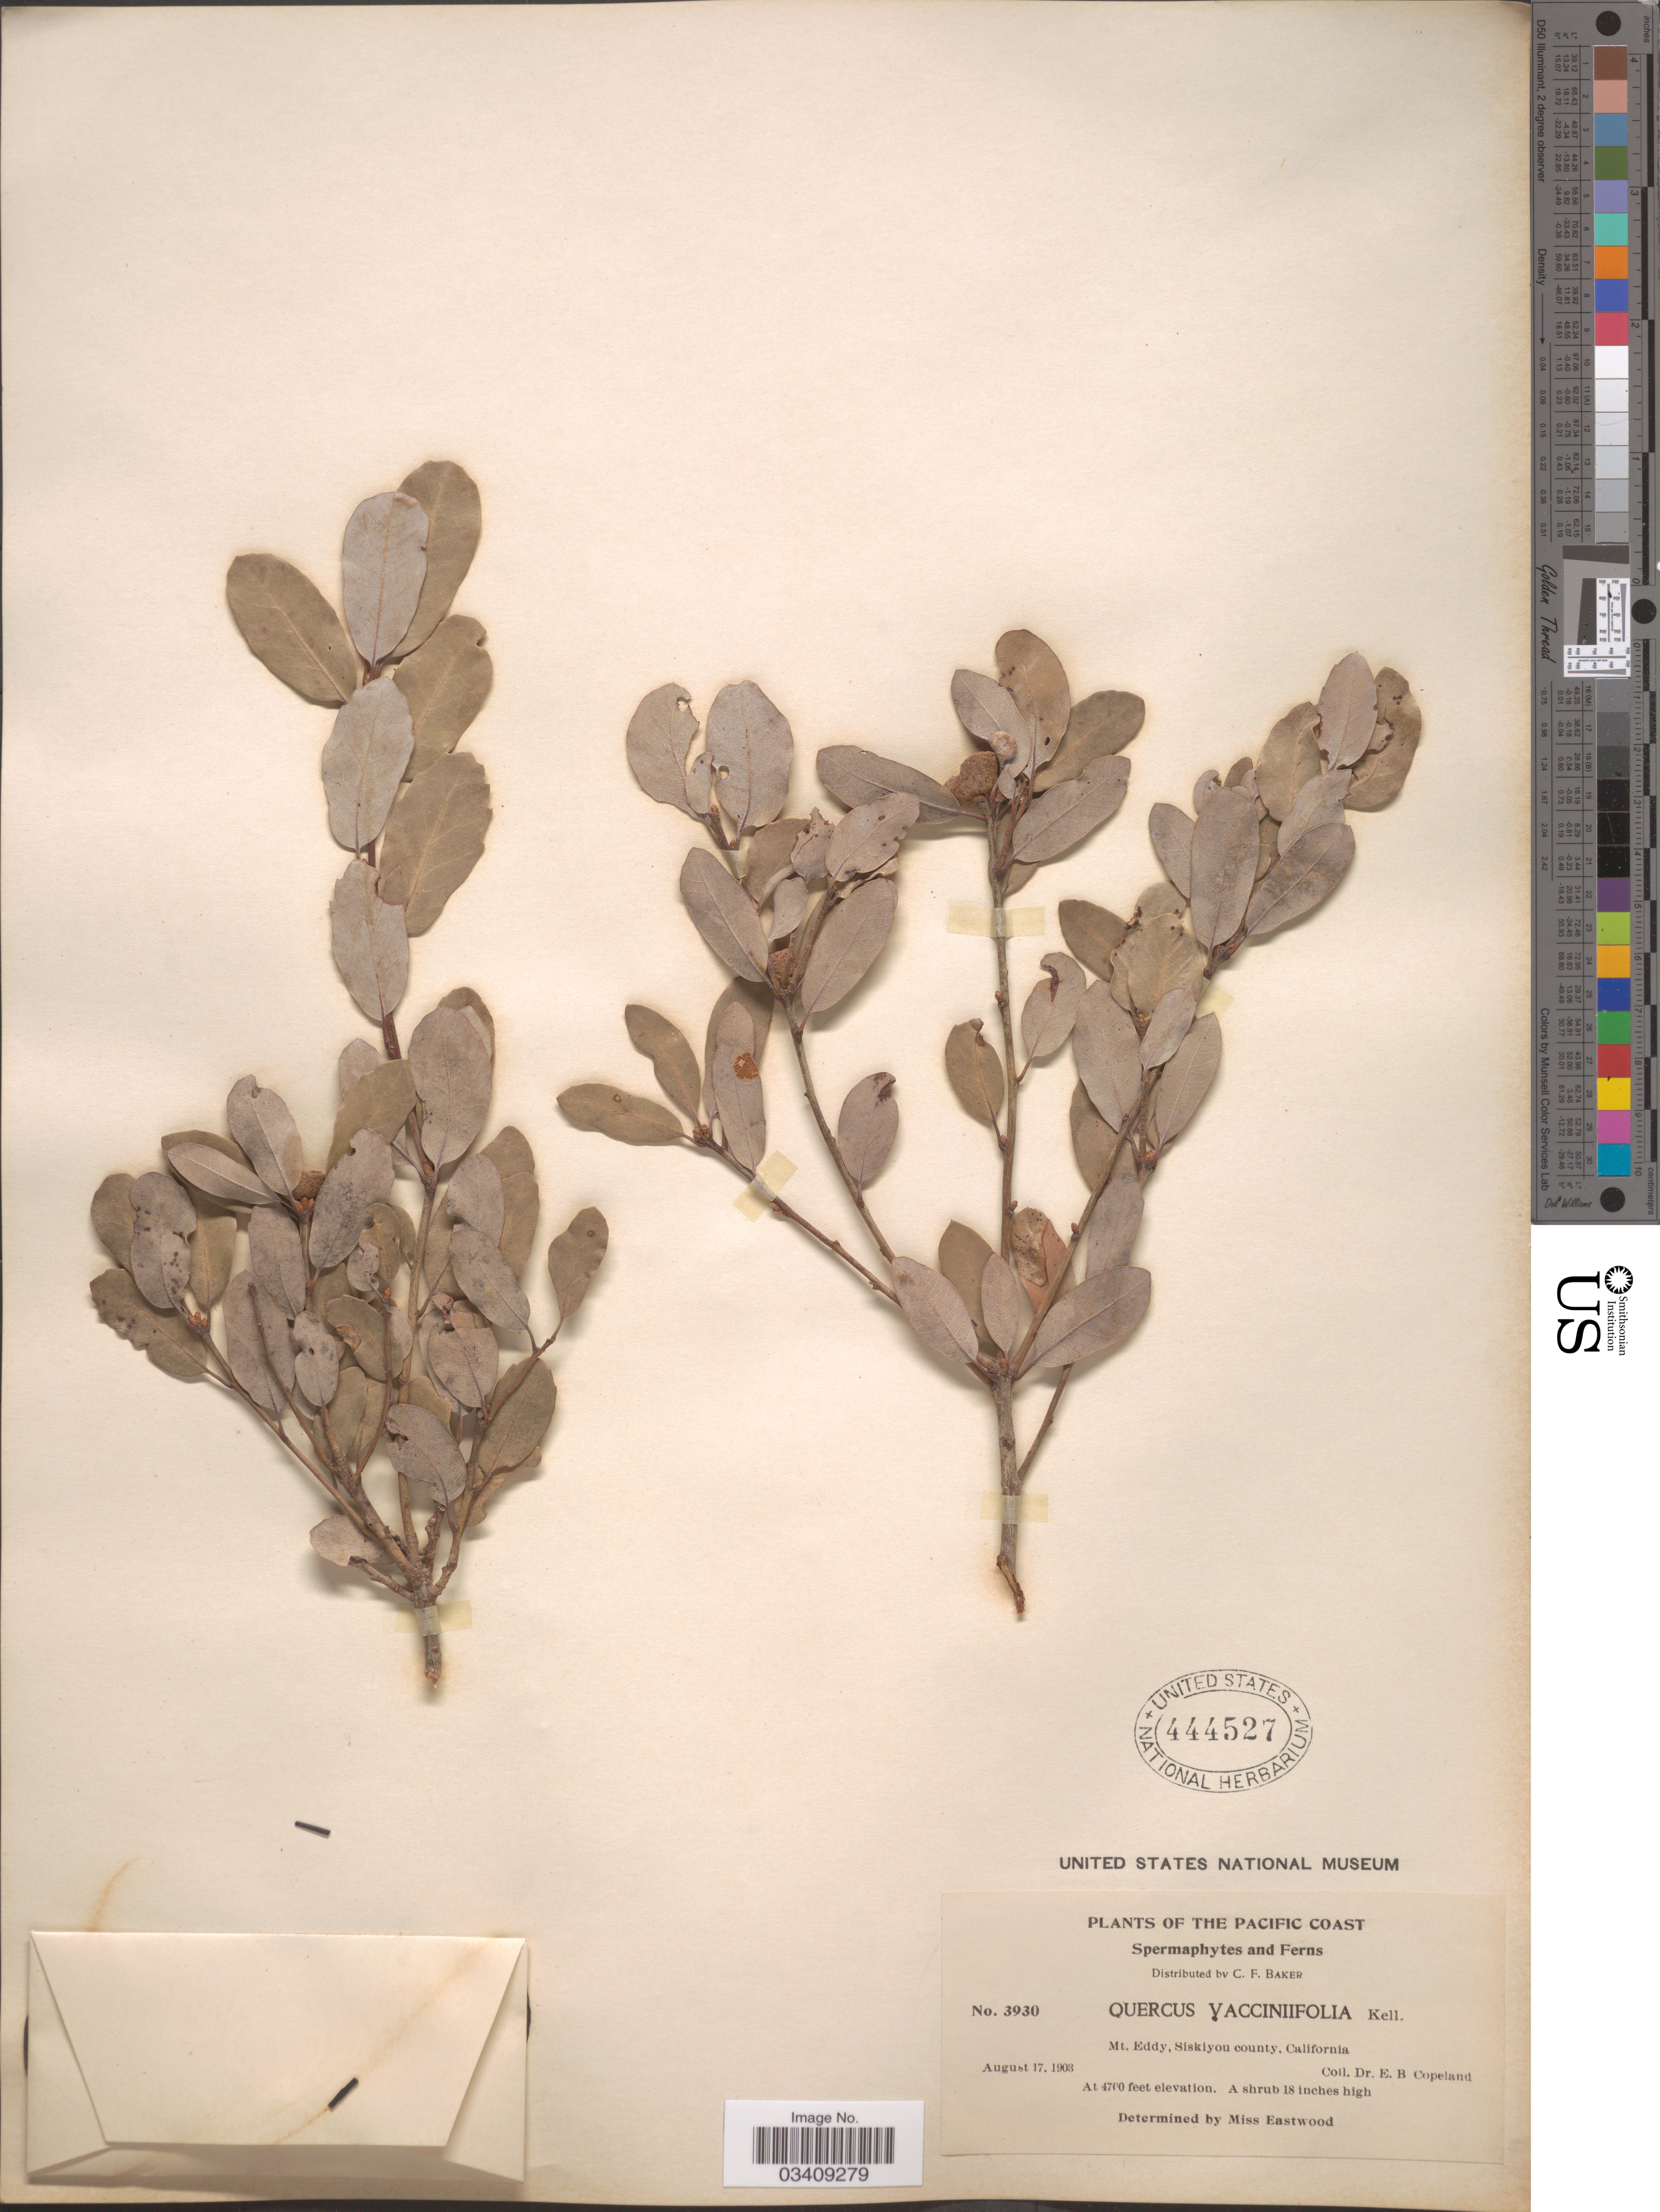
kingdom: Plantae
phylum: Tracheophyta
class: Magnoliopsida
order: Fagales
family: Fagaceae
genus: Quercus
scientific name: Quercus aaata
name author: C.H. Müll.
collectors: E. B. Copeland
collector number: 3930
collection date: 1903-08-17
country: United States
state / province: California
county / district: Siskiyou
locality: The Pacific Coast. Mt. Eddy, Siskiyou county.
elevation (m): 1433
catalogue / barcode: US 444527